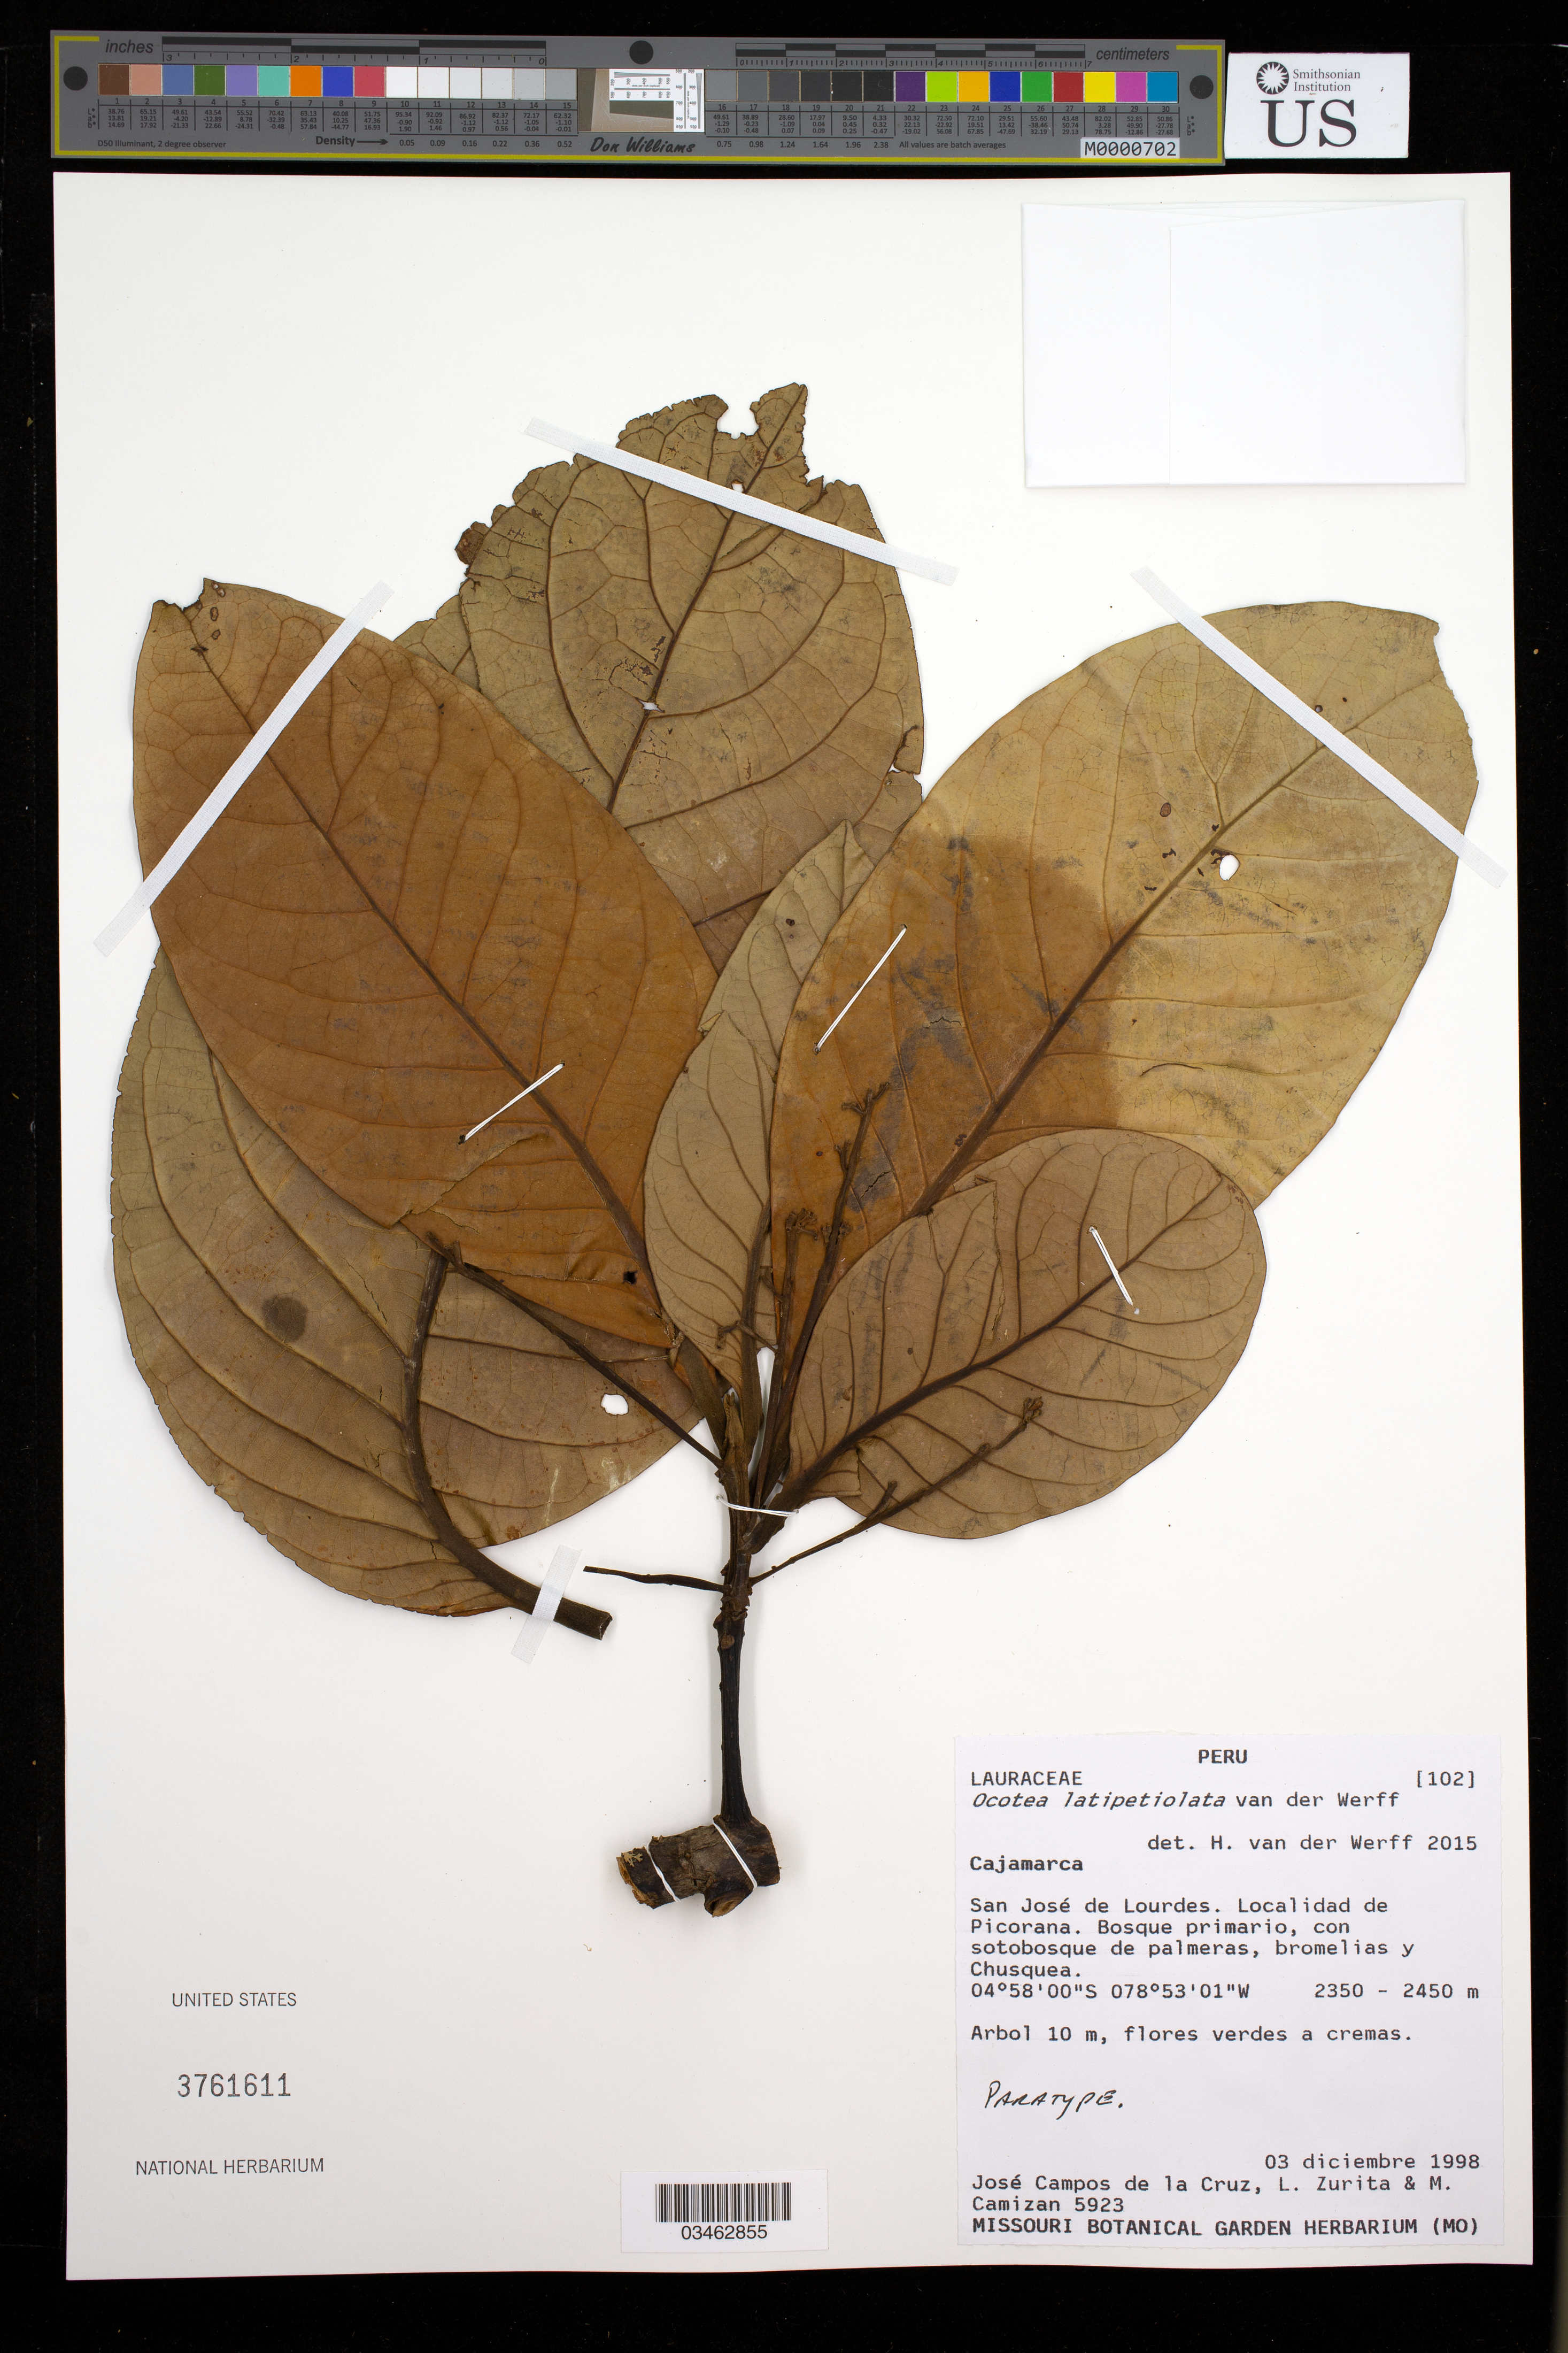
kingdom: Plantae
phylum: Tracheophyta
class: Magnoliopsida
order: Laurales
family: Lauraceae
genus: Ocotea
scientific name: Ocotea latipetiolata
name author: van der Werff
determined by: van der Werff, H. H.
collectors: J. Campos, L. Zurita & M. Camizan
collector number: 5923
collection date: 1998-12-03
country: Peru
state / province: Cajamarca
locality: San José de Lourdes. Localidad de Picorana.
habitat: Bosque primario, con sotobosque de palmeras, bromelias y Chusquea.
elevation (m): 2350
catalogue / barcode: US 3761611